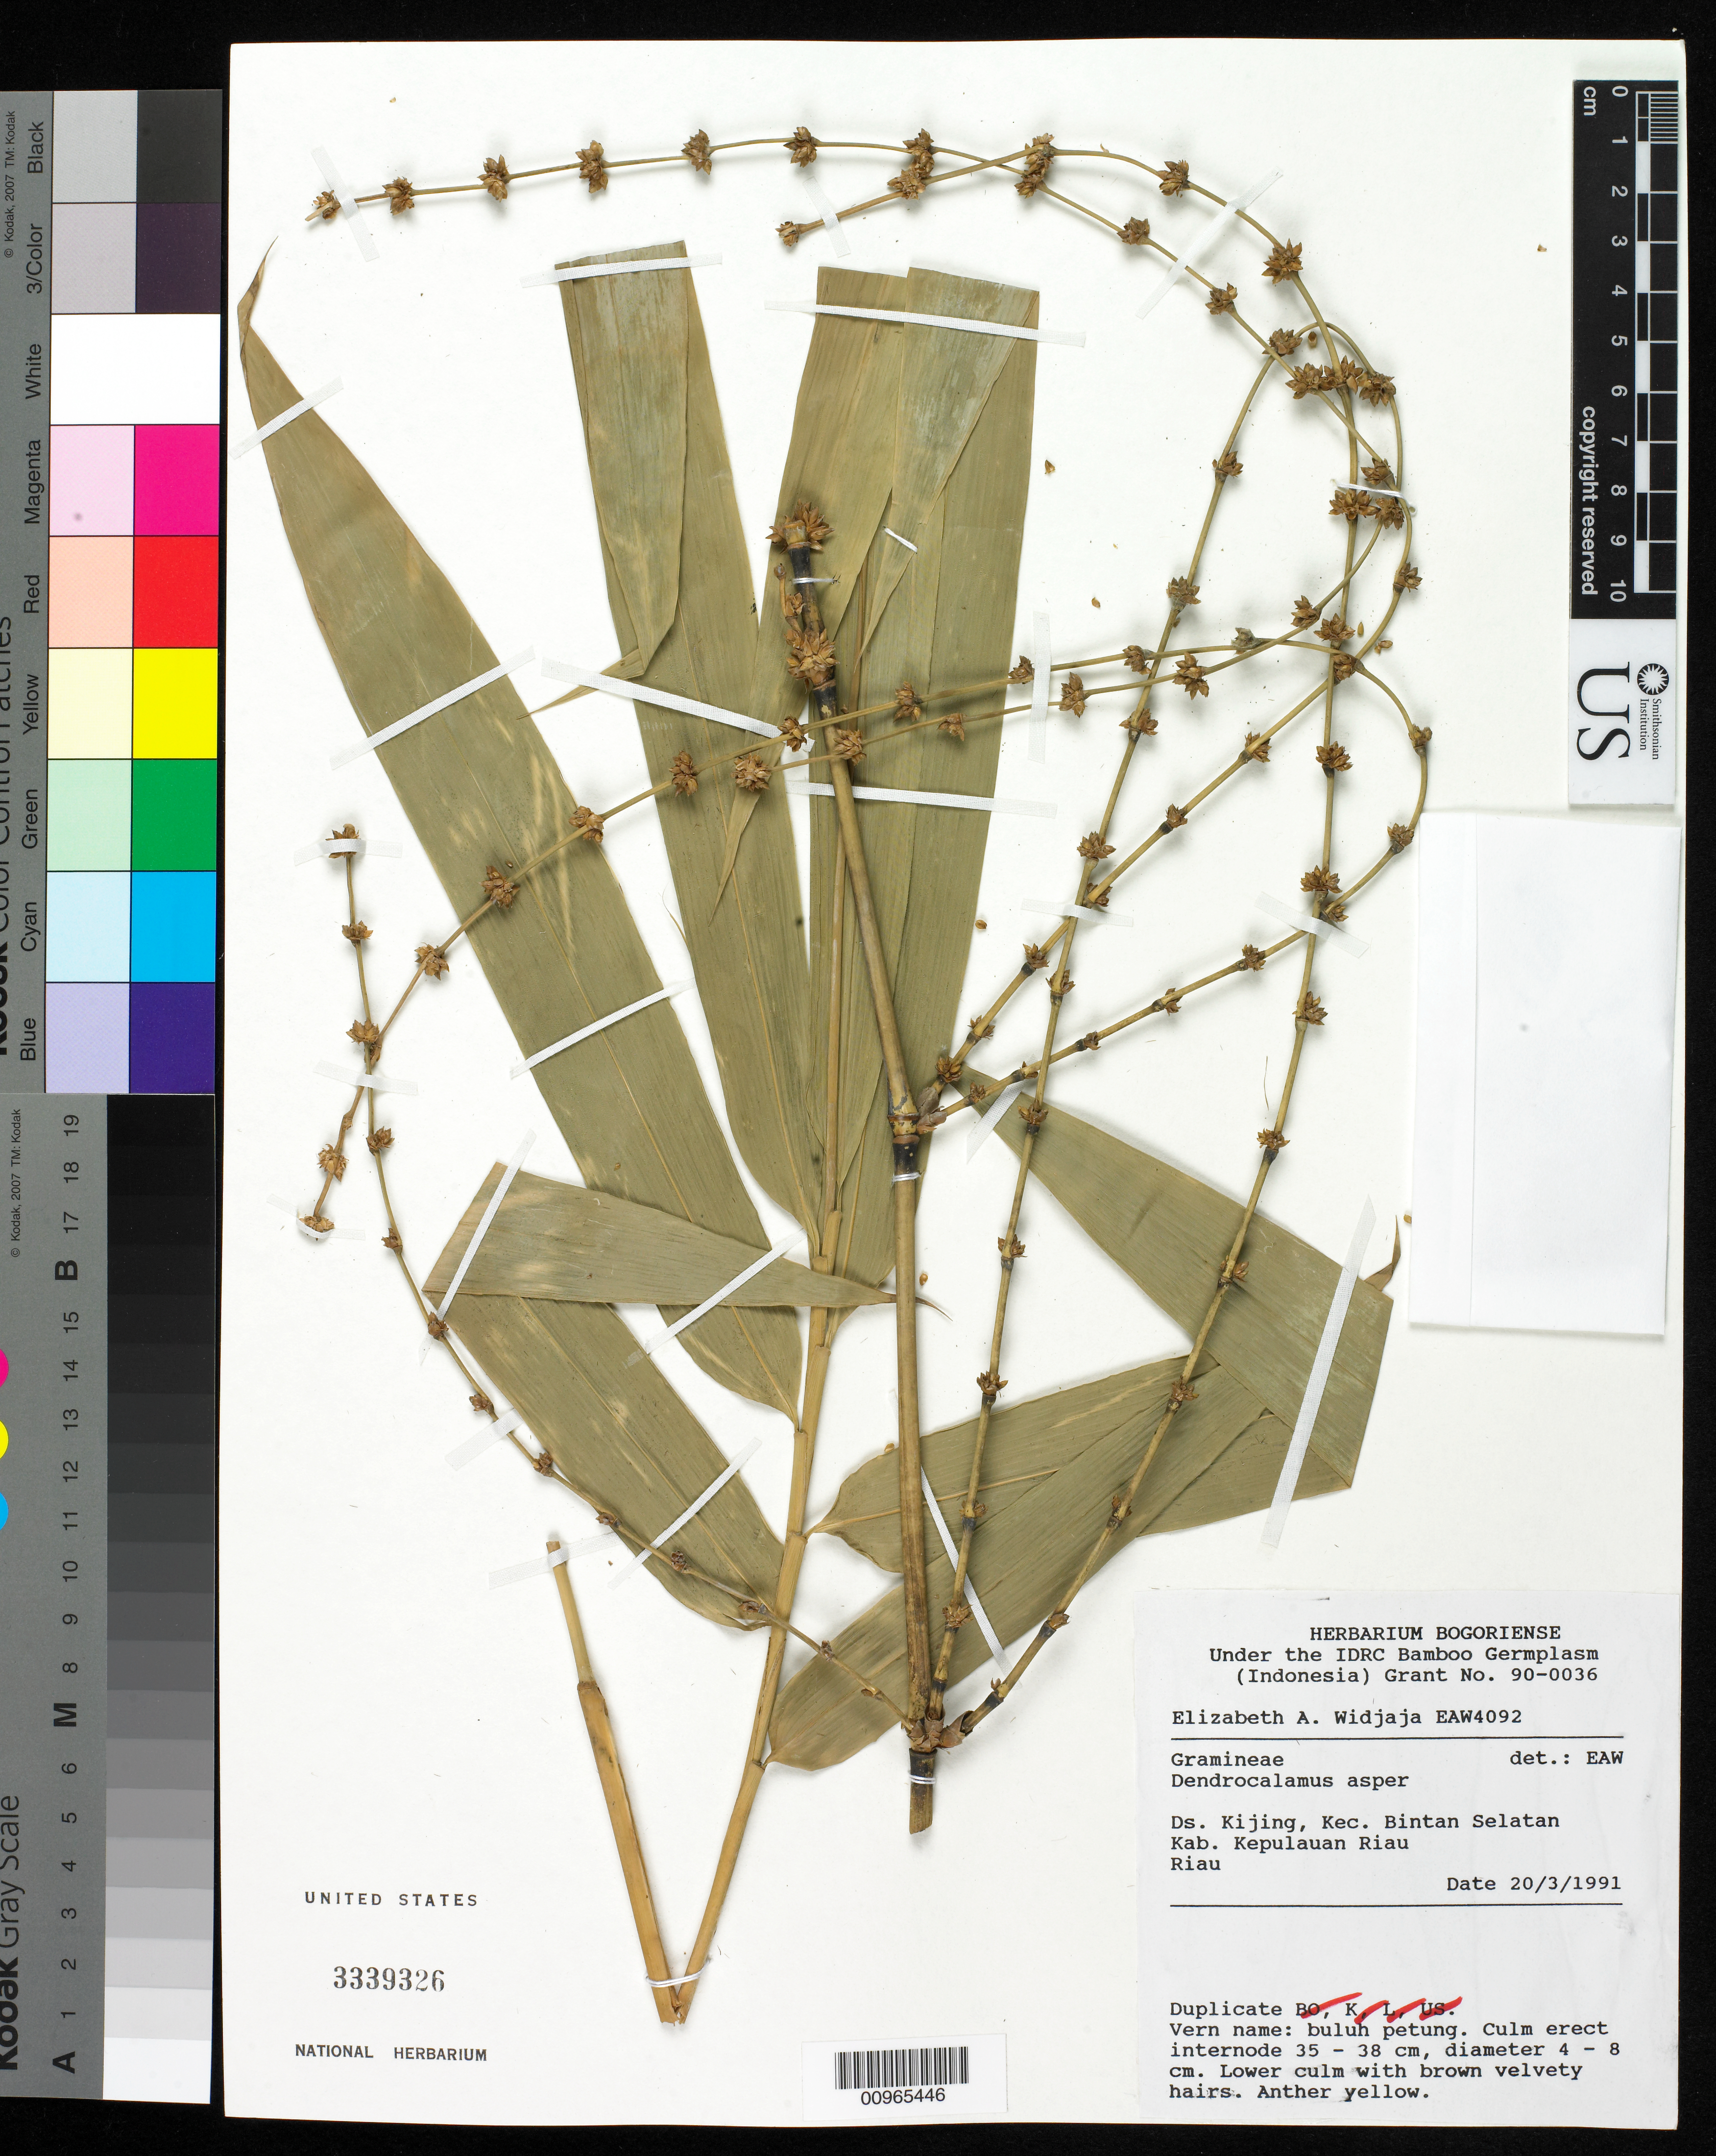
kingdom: Plantae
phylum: Tracheophyta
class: Liliopsida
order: Poales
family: Poaceae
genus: Dendrocalamus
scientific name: Dendrocalamus asper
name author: (Schult. & Schult. f.) Backer ex K. Heyne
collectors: E. A. Widjaja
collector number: EAW 4092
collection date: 1991-03-20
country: Indonesia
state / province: Sumatra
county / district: Riau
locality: Ds. Kijing, Kec. Bintan Selatan, Kab. Kepulauan Riau, Riau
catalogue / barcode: US 3339326